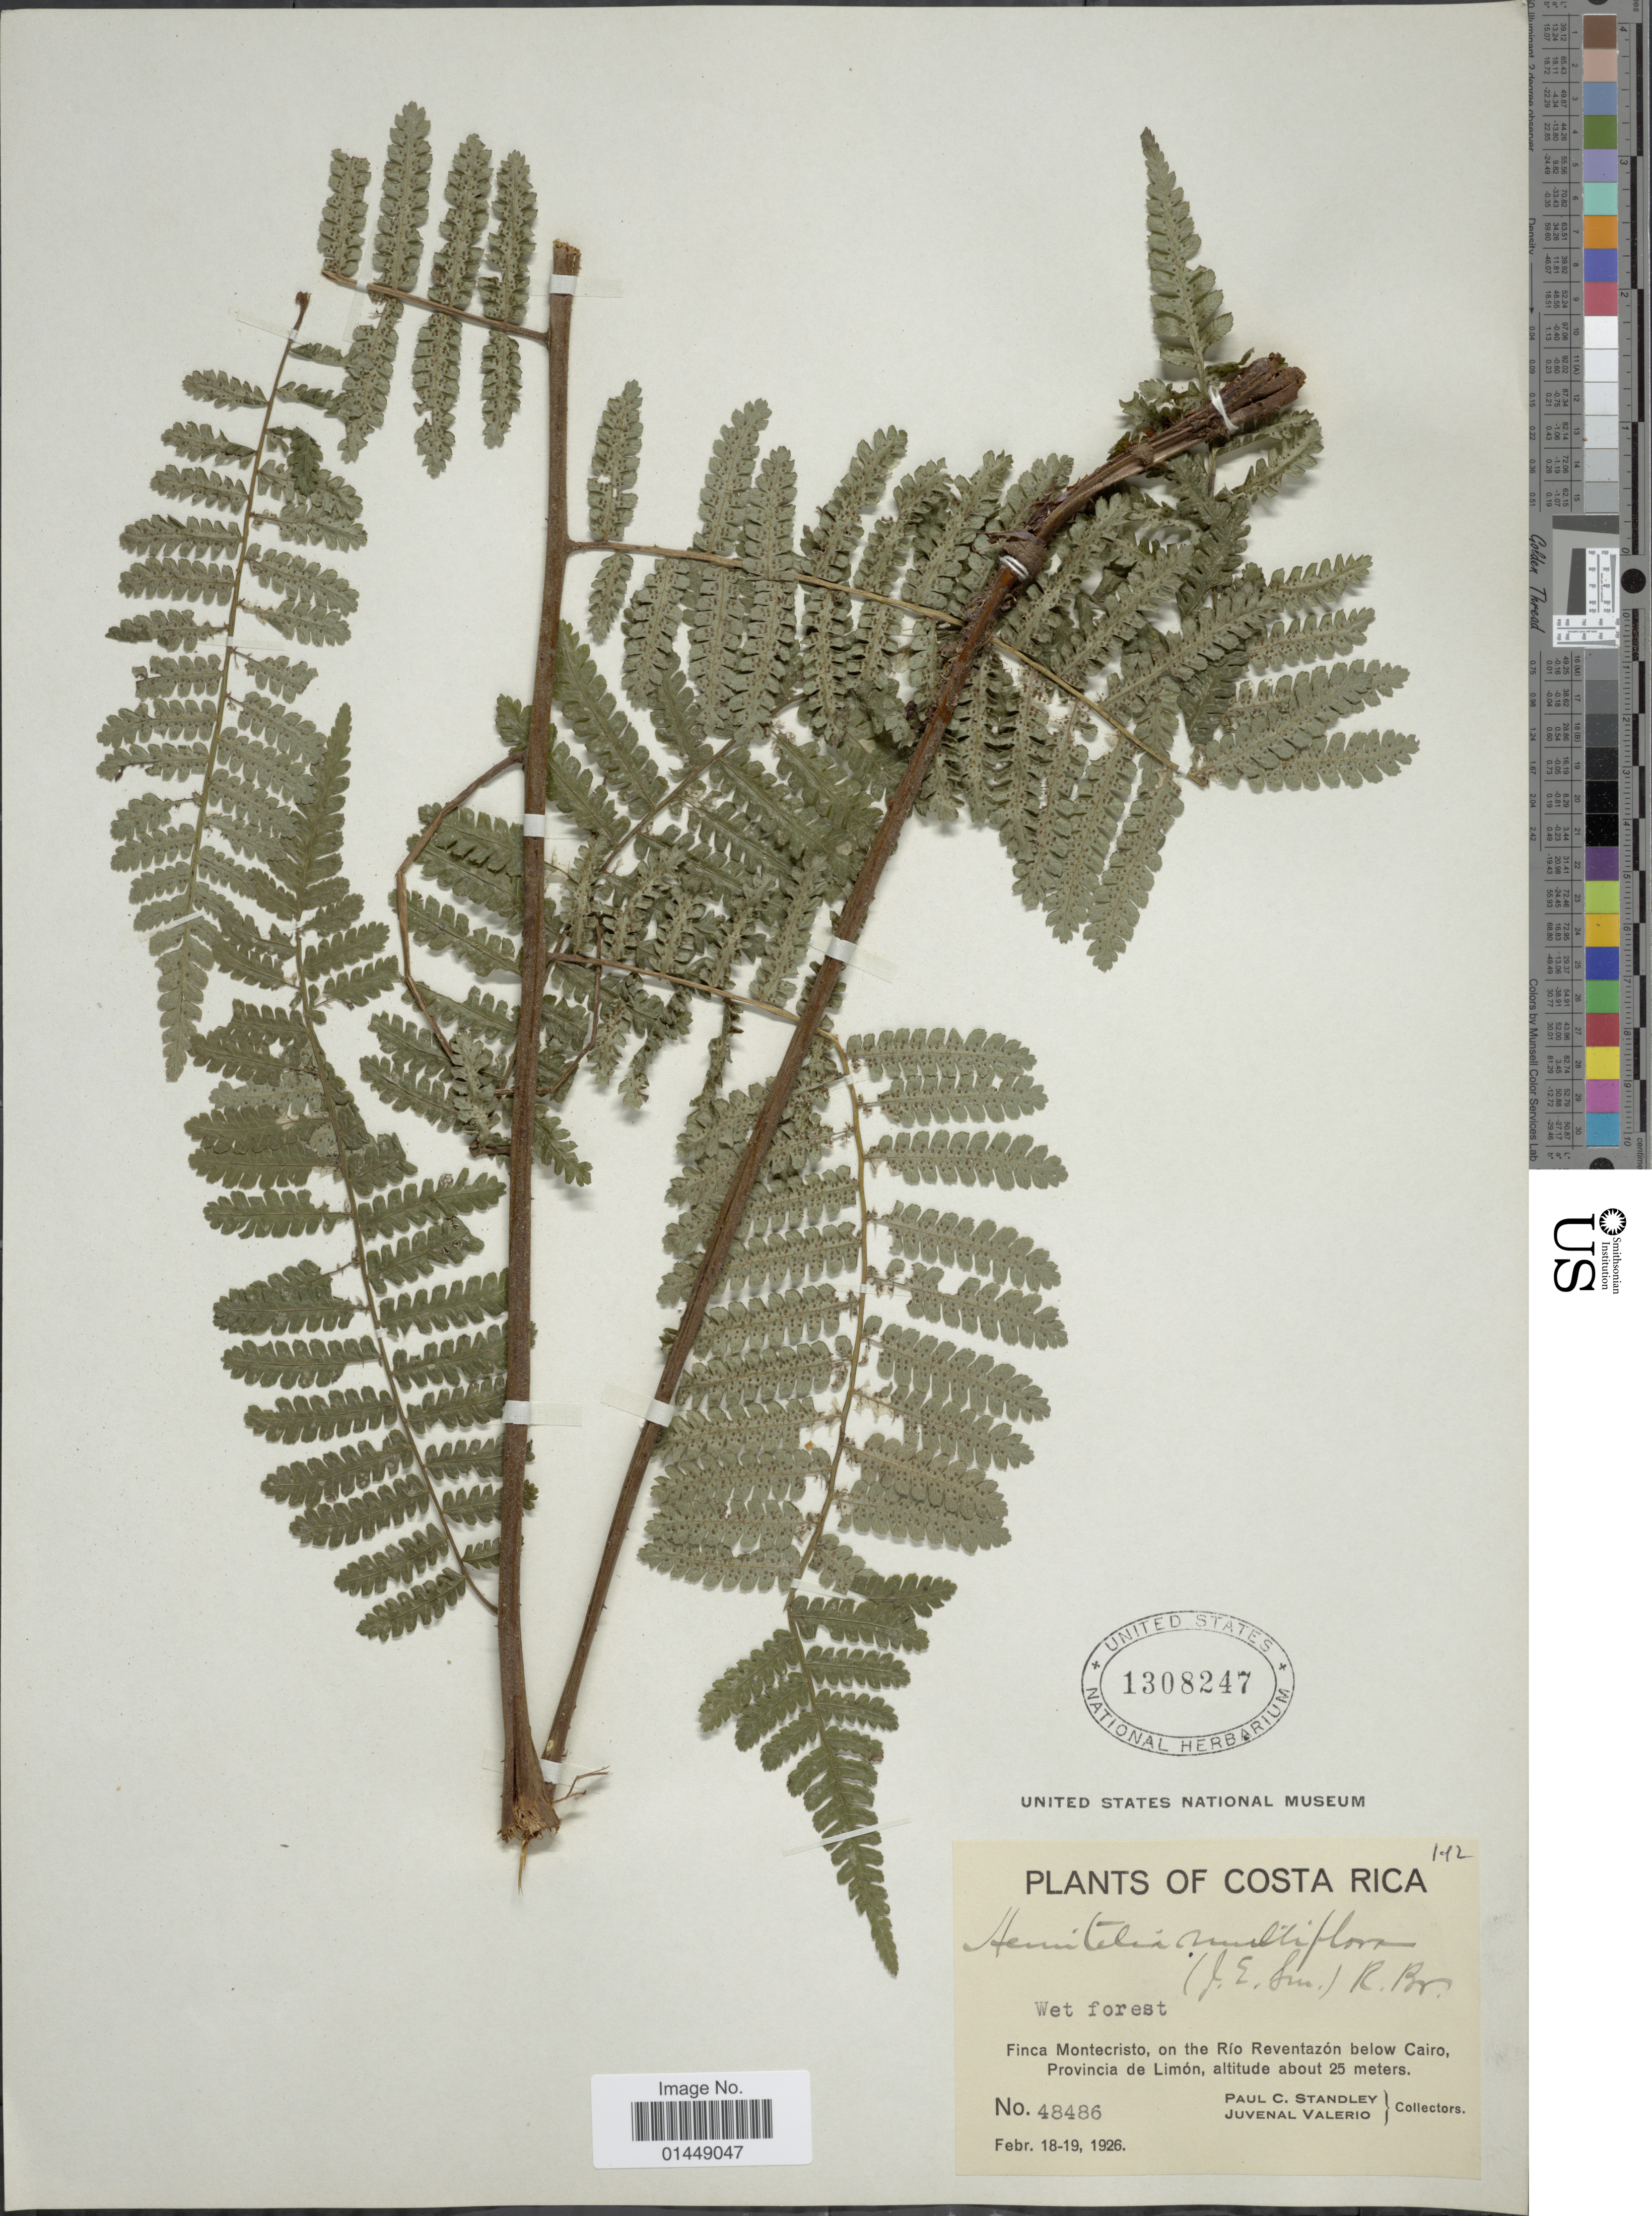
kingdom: Plantae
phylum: Tracheophyta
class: Polypodiopsida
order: Cyatheales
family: Cyatheaceae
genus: Cyathea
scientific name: Cyathea multiflora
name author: Sm.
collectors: P. C. Standley & J. Valerio R.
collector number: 48486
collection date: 1926-02-18/1926-02-19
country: Costa Rica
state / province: Limón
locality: Finca Montecristo, on the Río Reventazón below Cairo, Provincia de Limón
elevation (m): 25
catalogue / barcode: US 1308247